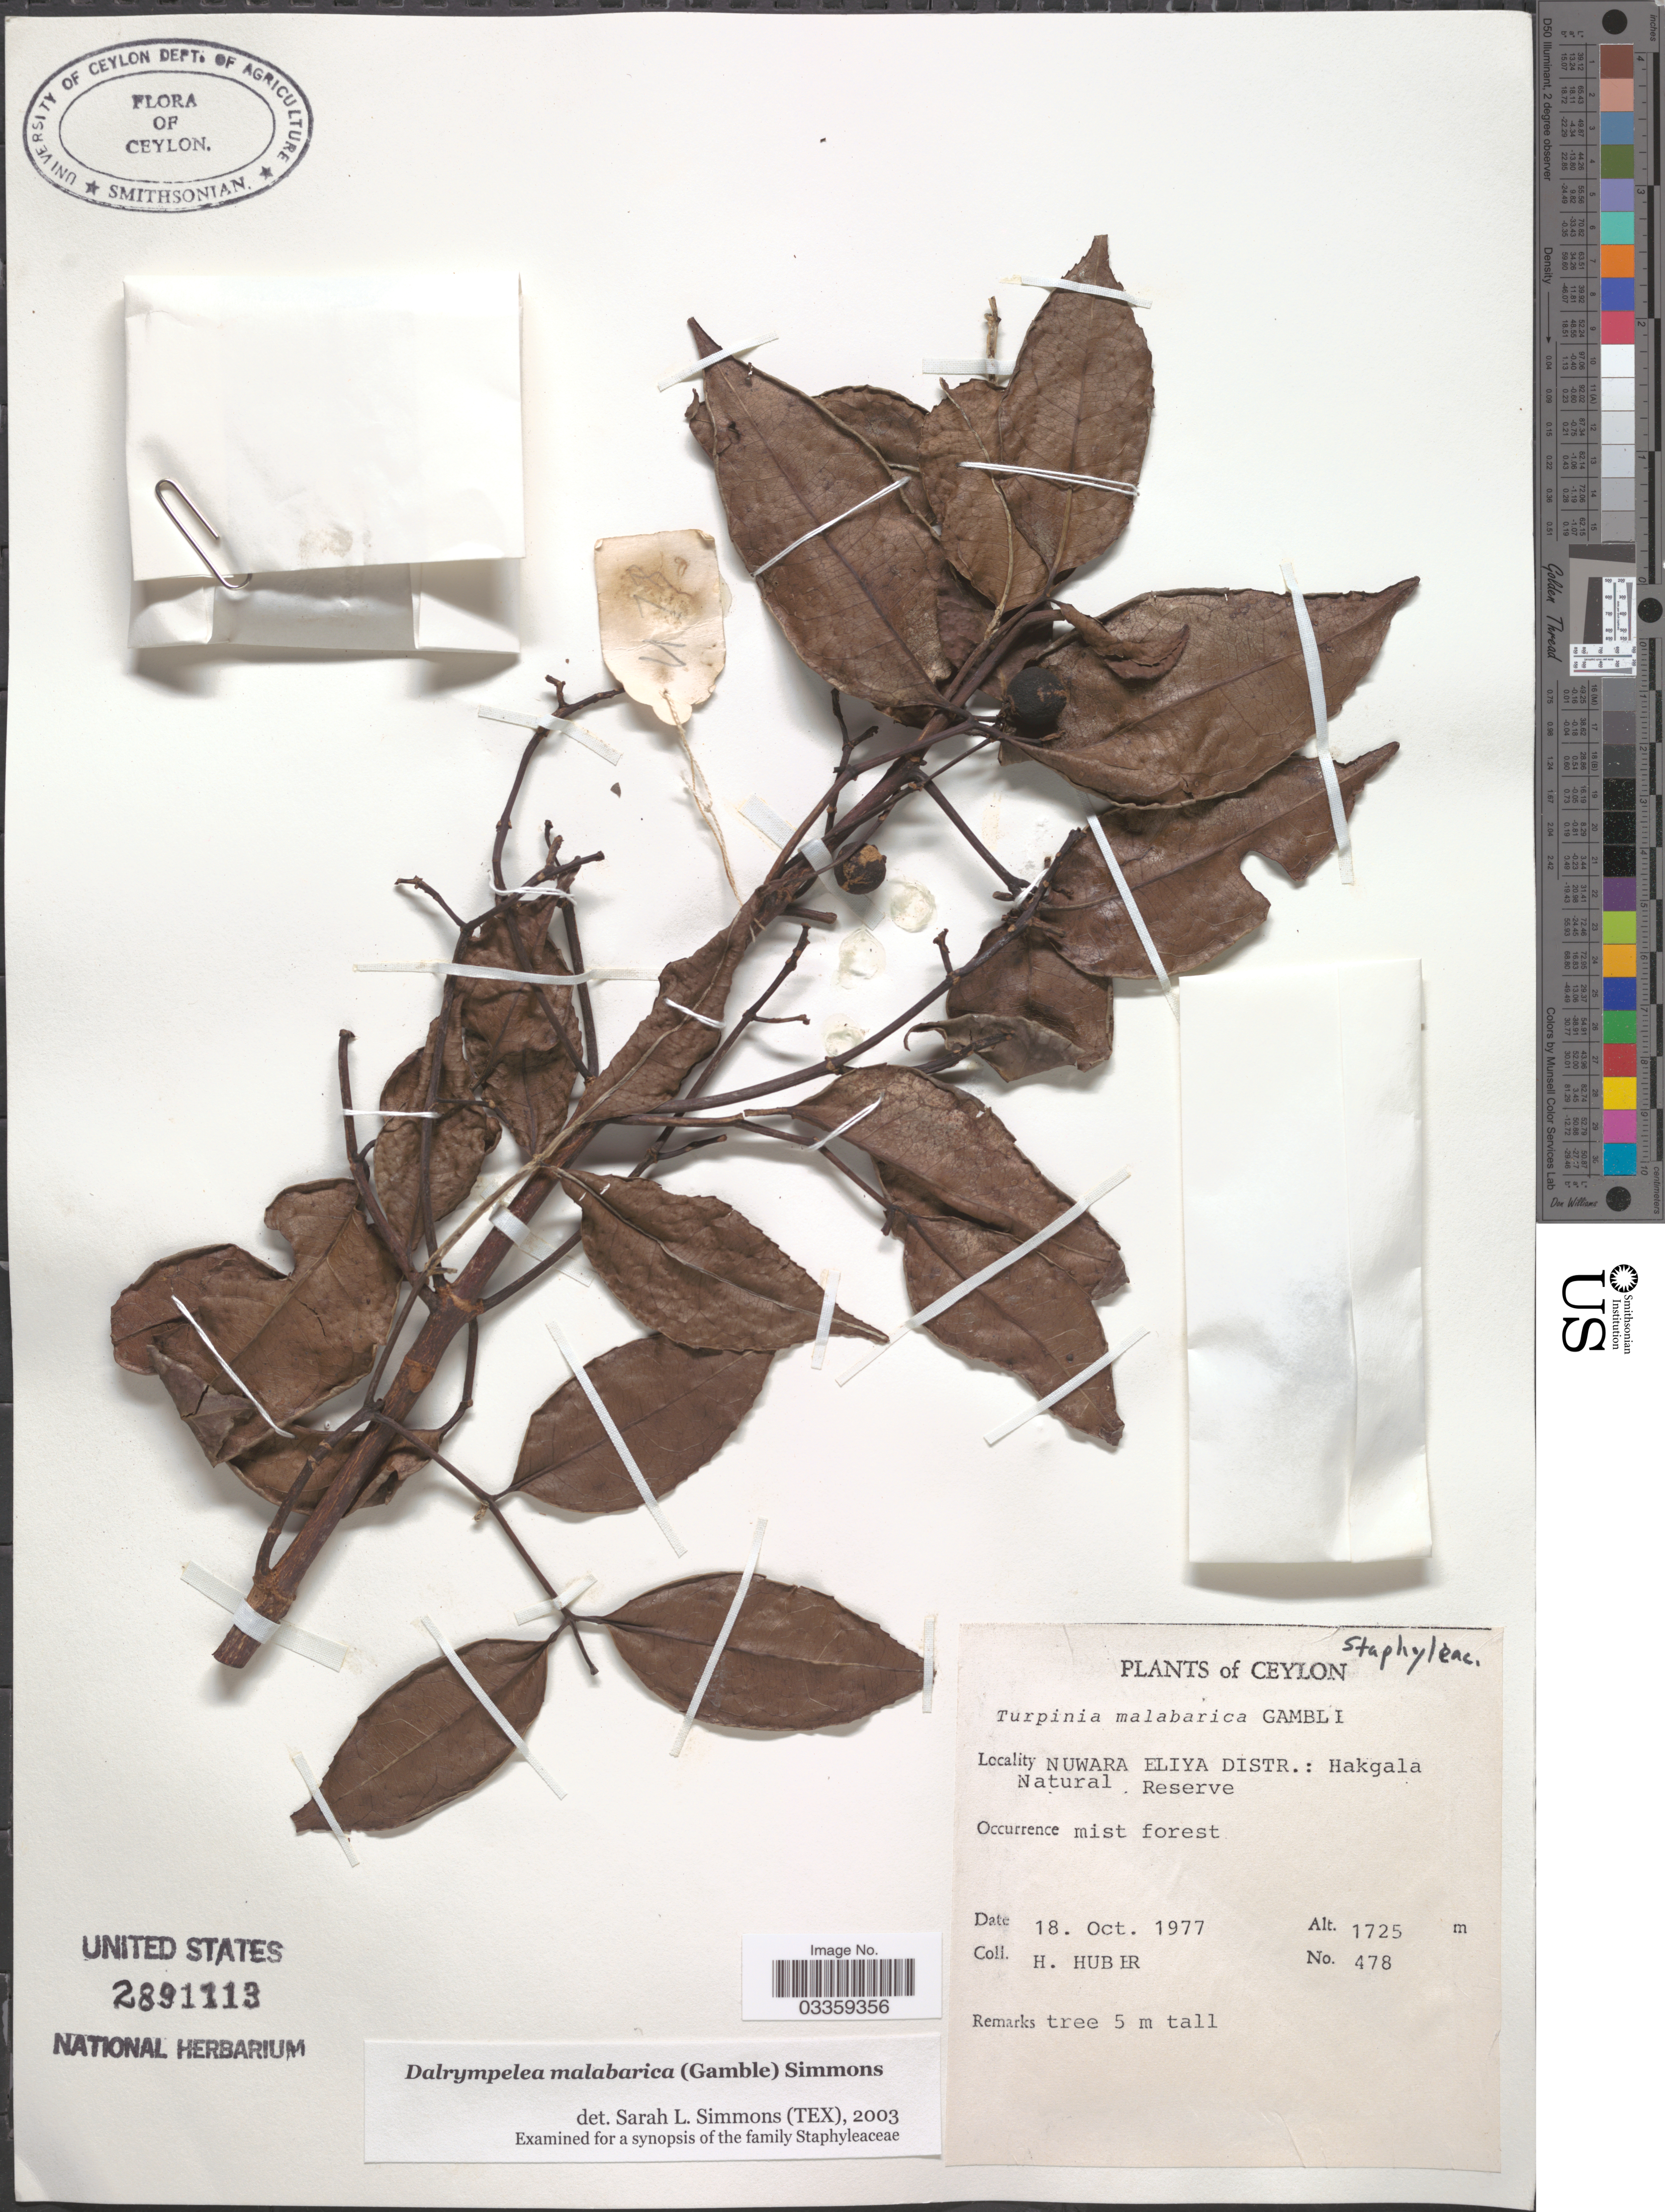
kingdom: Plantae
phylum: Tracheophyta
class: Magnoliopsida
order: Crossosomatales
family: Staphyleaceae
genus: Turpinia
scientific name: Turpinia malabarica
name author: Gamble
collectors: H. Huber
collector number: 478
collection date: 1977-10-18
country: Sri Lanka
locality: Ceylon, Nuwara Eliya Distr.: Hakgala Natural Reserve.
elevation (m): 1725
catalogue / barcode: US 2891113